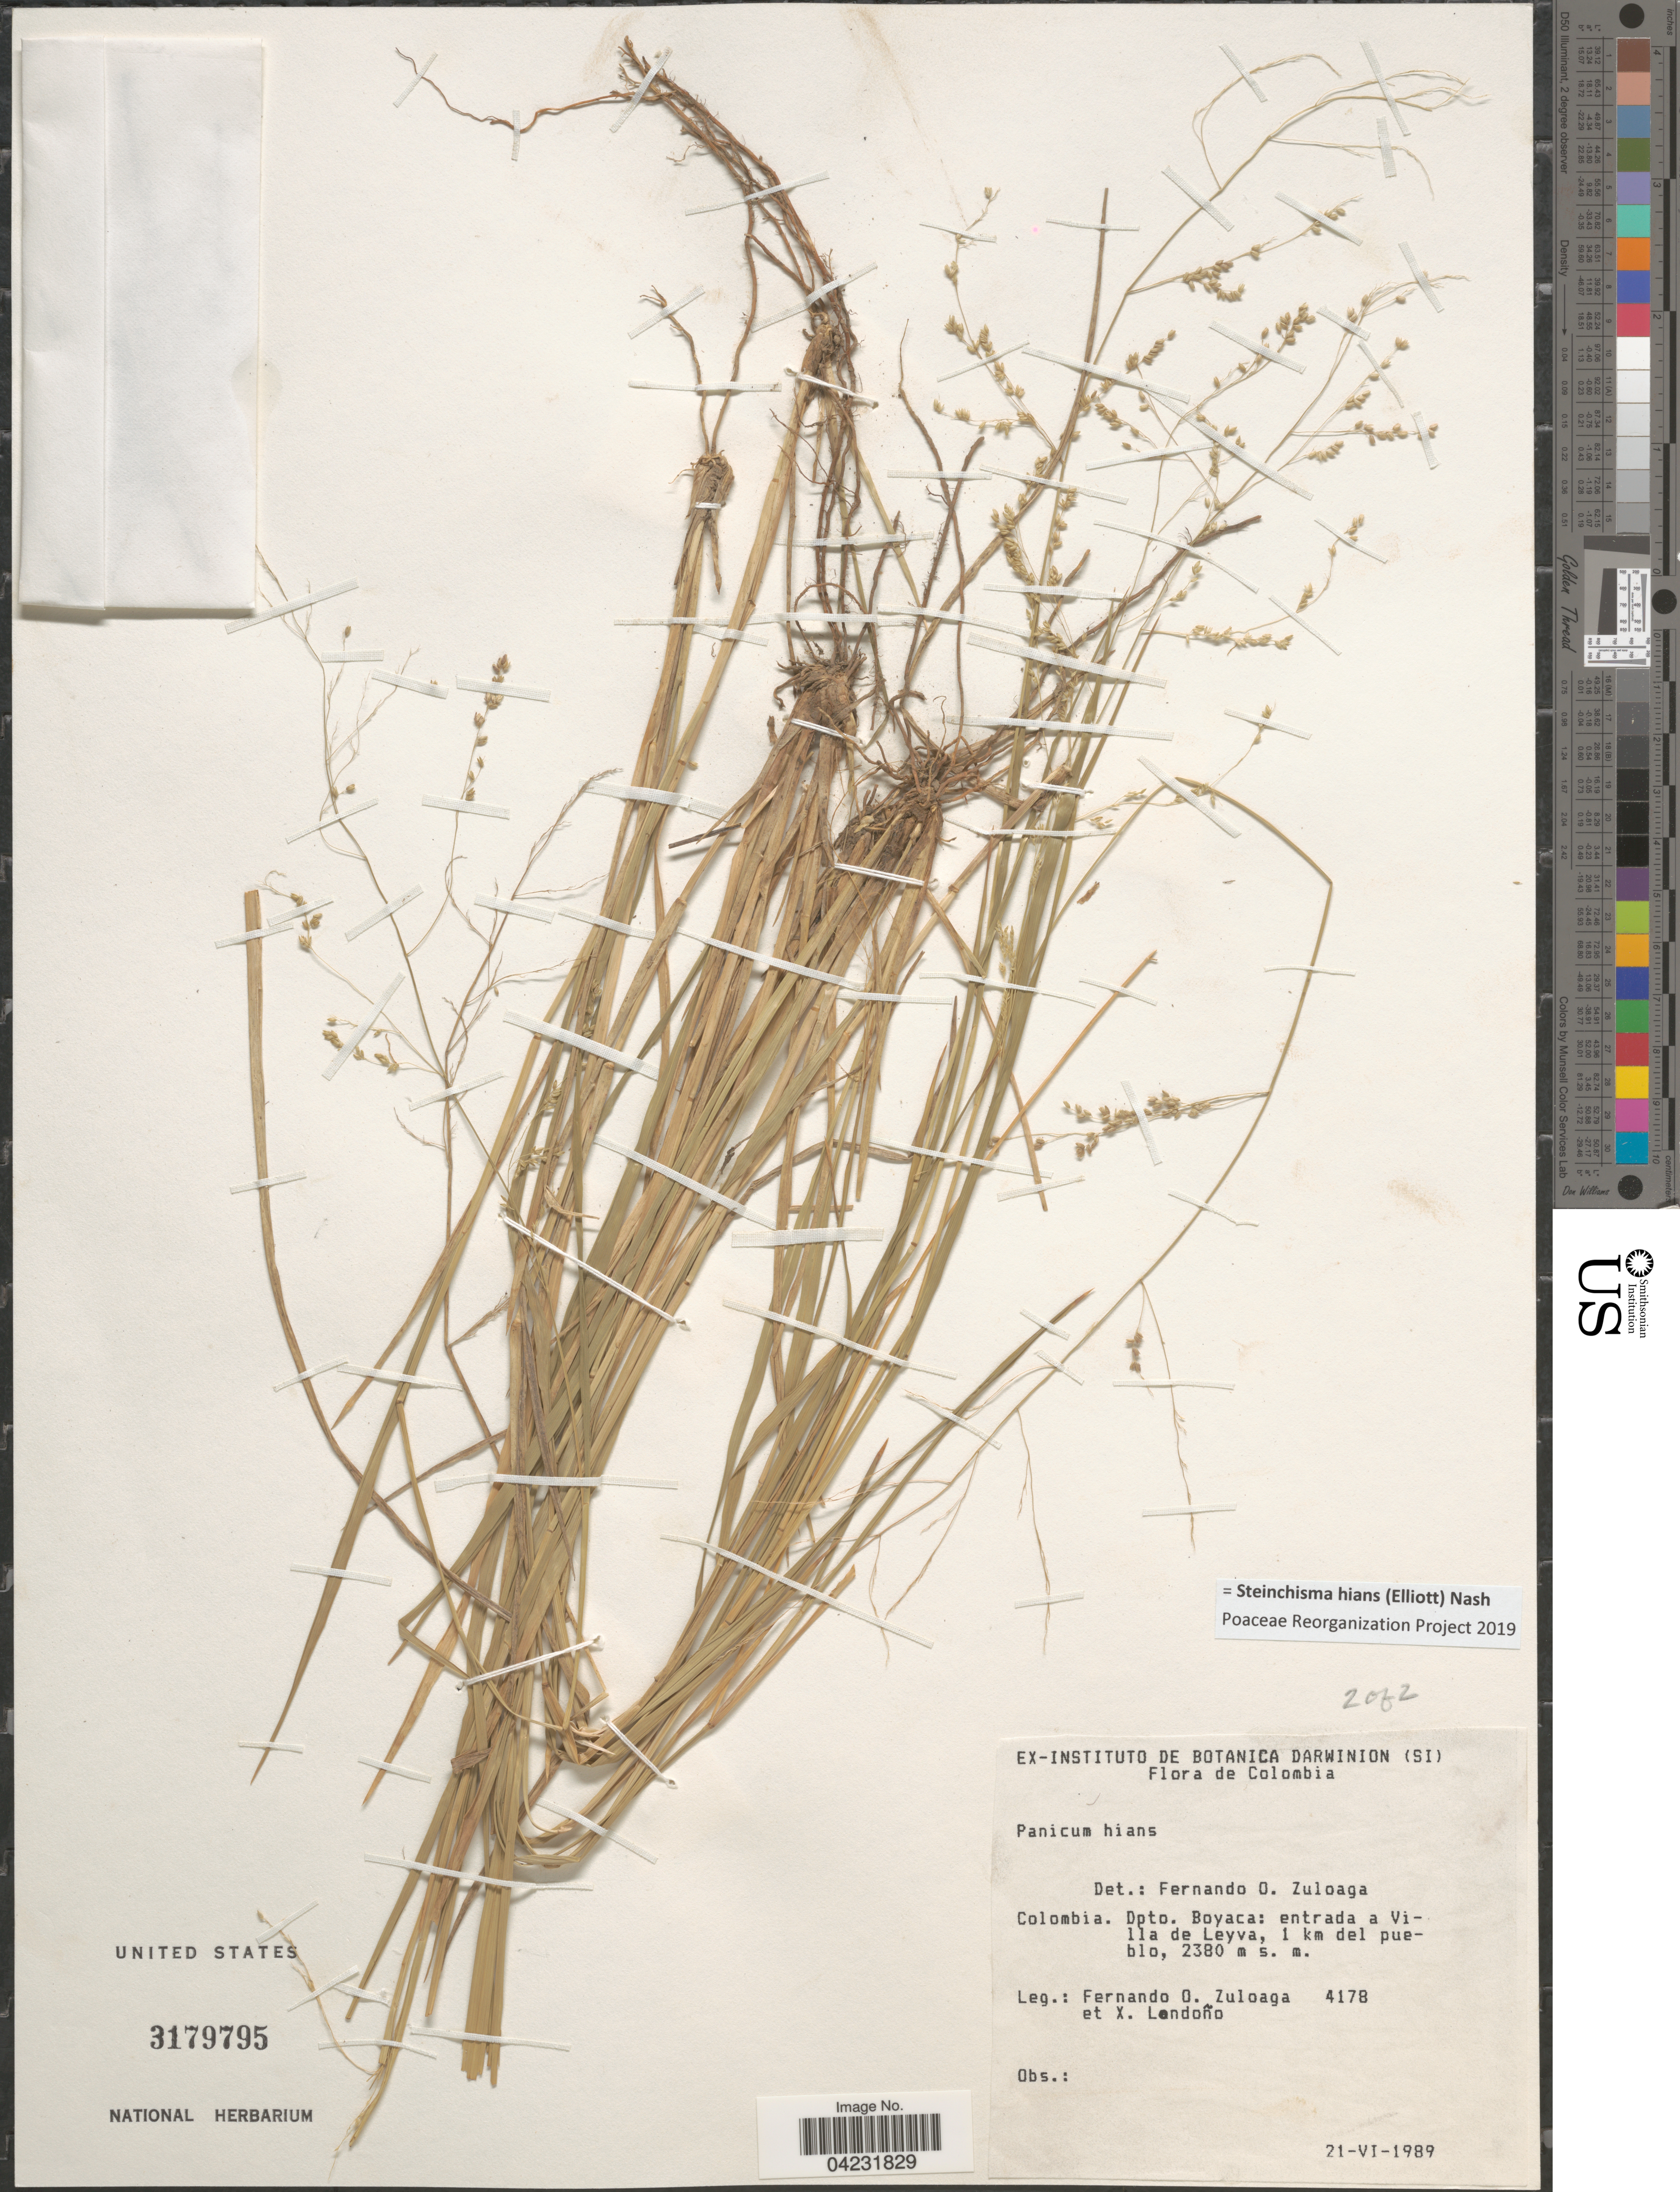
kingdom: Plantae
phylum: Tracheophyta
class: Liliopsida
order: Poales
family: Poaceae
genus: Steinchisma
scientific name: Steinchisma hians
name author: (Elliott) Nash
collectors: F. O. Zuloaga & X. Londoño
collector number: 4178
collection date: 1989-06-21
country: Colombia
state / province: Boyacá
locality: Dpto. Boyaca: entrada a Villa de Leyva, 1 km del pueblo.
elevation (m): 2380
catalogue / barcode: US 3179795